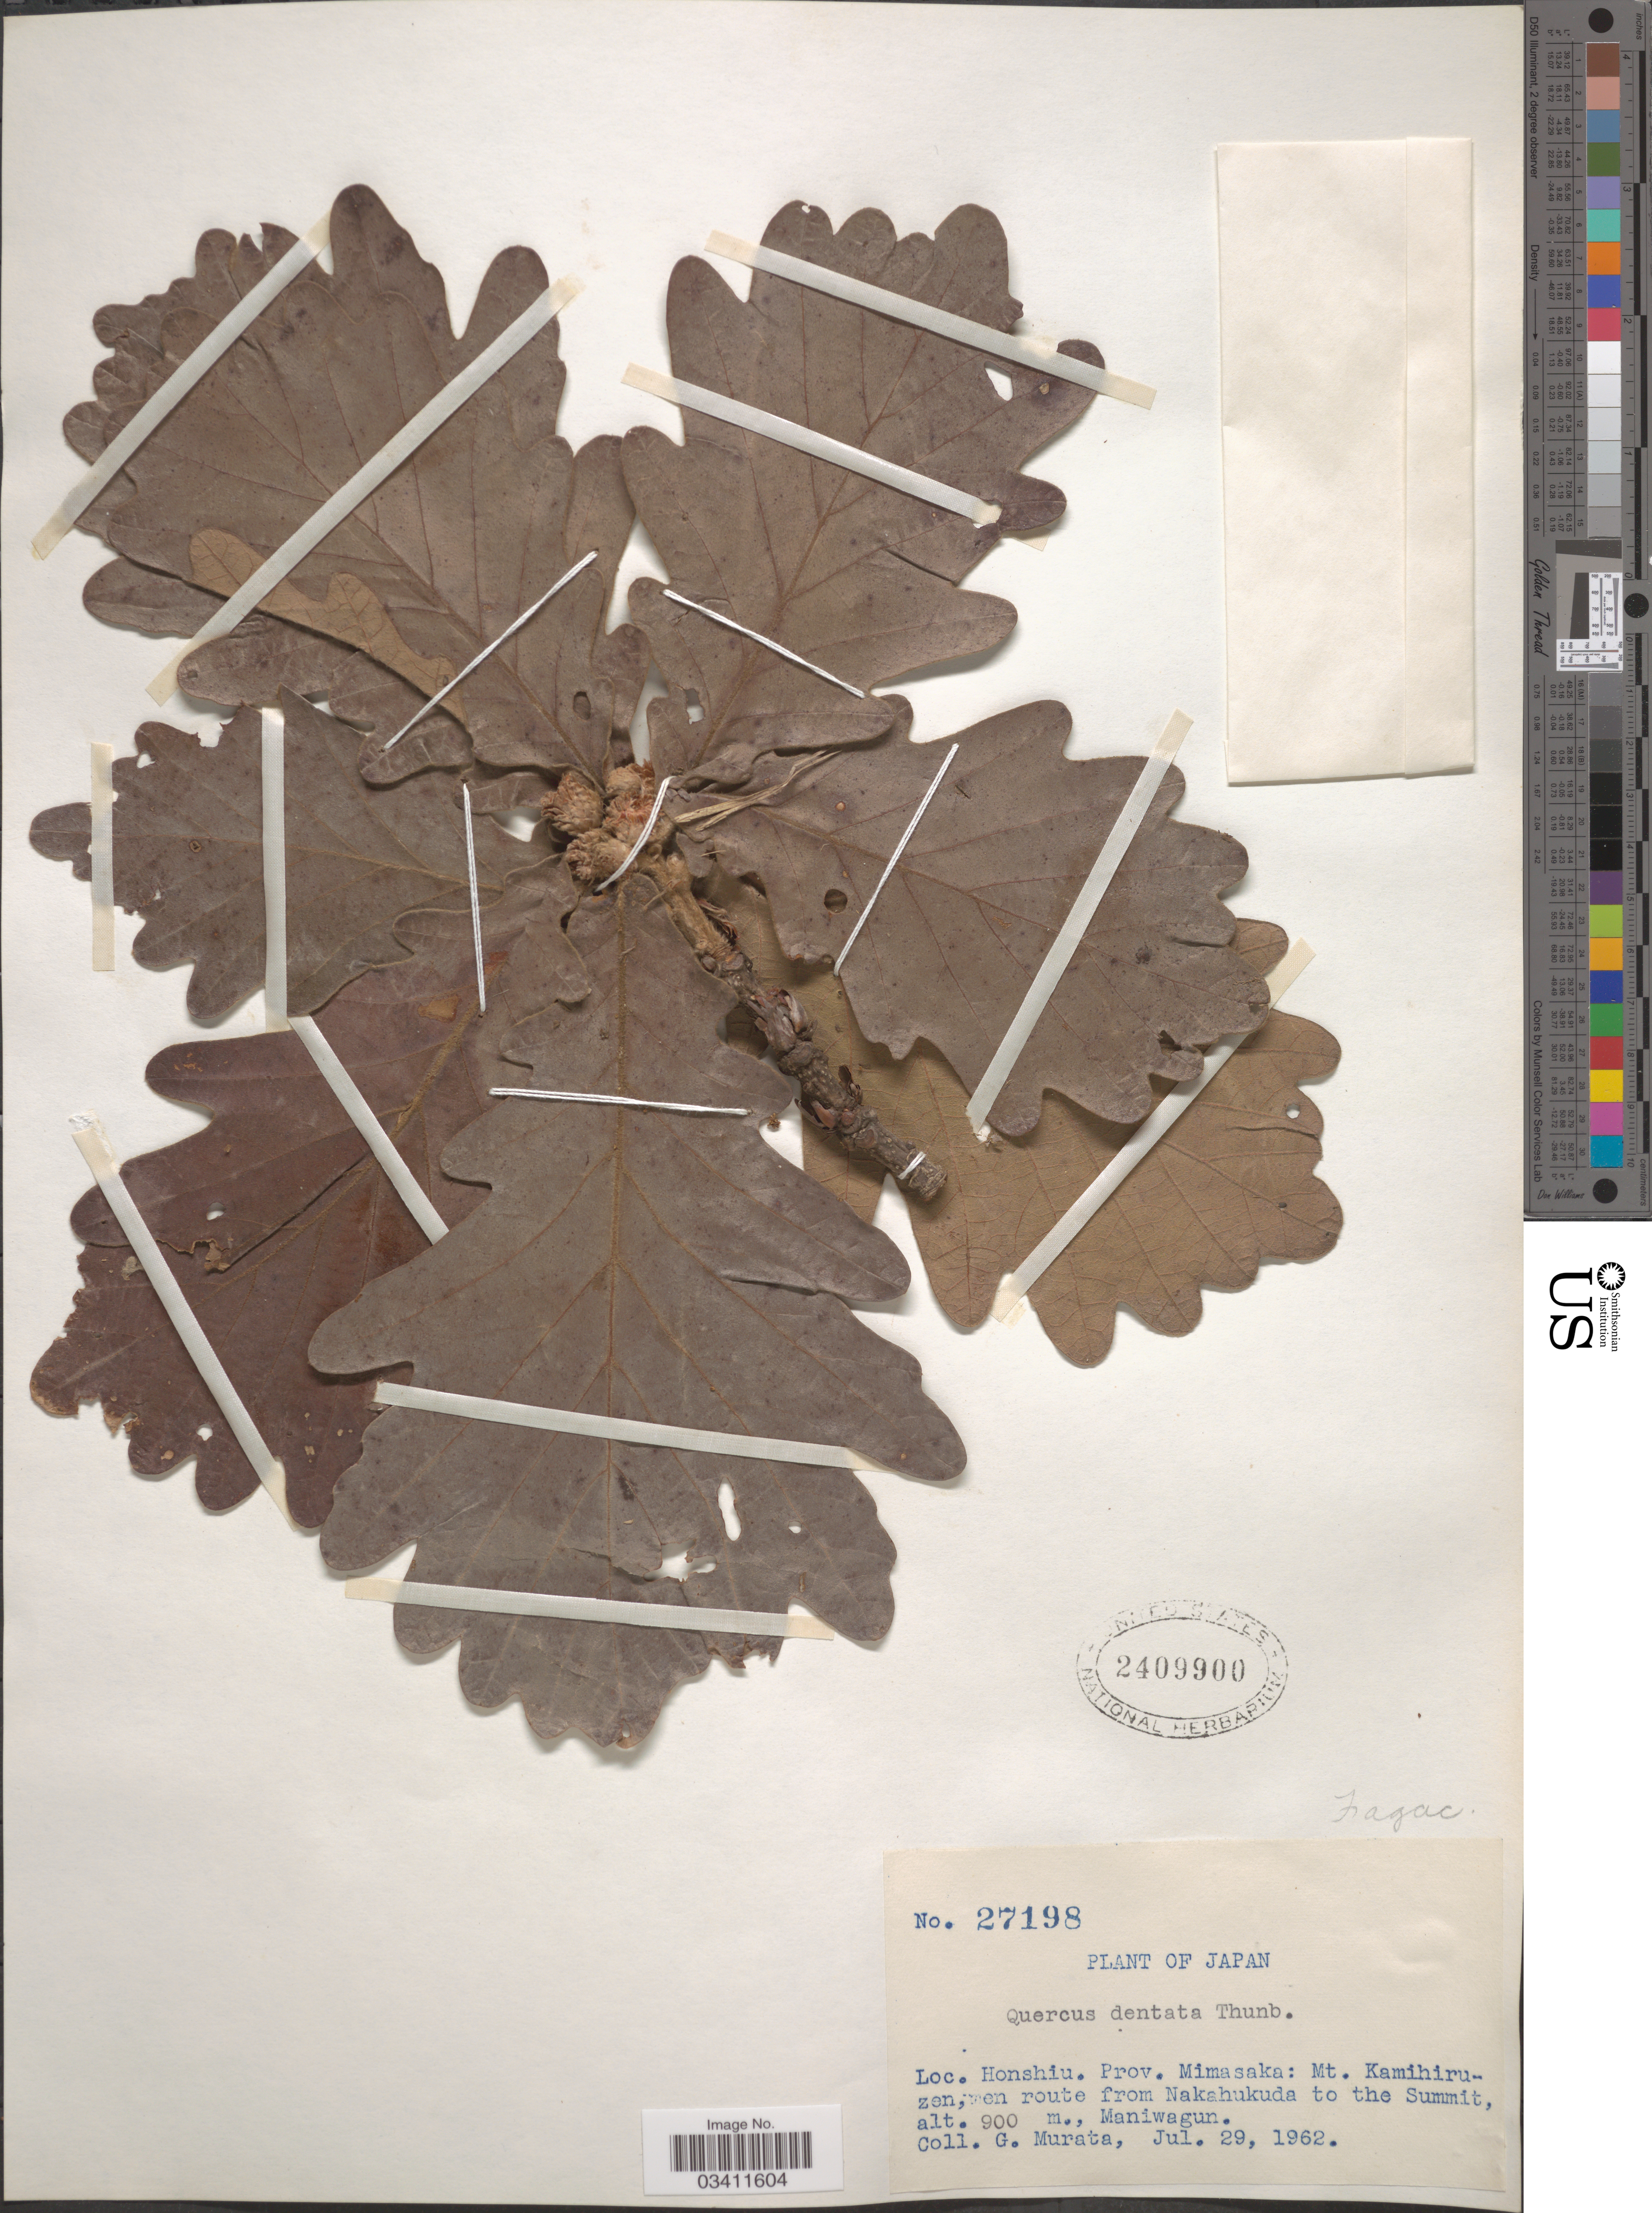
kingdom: Plantae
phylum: Tracheophyta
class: Magnoliopsida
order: Fagales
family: Fagaceae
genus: Quercus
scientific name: Quercus dentata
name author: Thunb.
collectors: G. Murata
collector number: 27198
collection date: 1962-07-29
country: Japan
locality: Honshiu. Prov. Mimasaka: Mt. Kamihiruzen, en route from Nakahukuda to the Summit, Maniwagun.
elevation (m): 900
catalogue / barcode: US 2409900